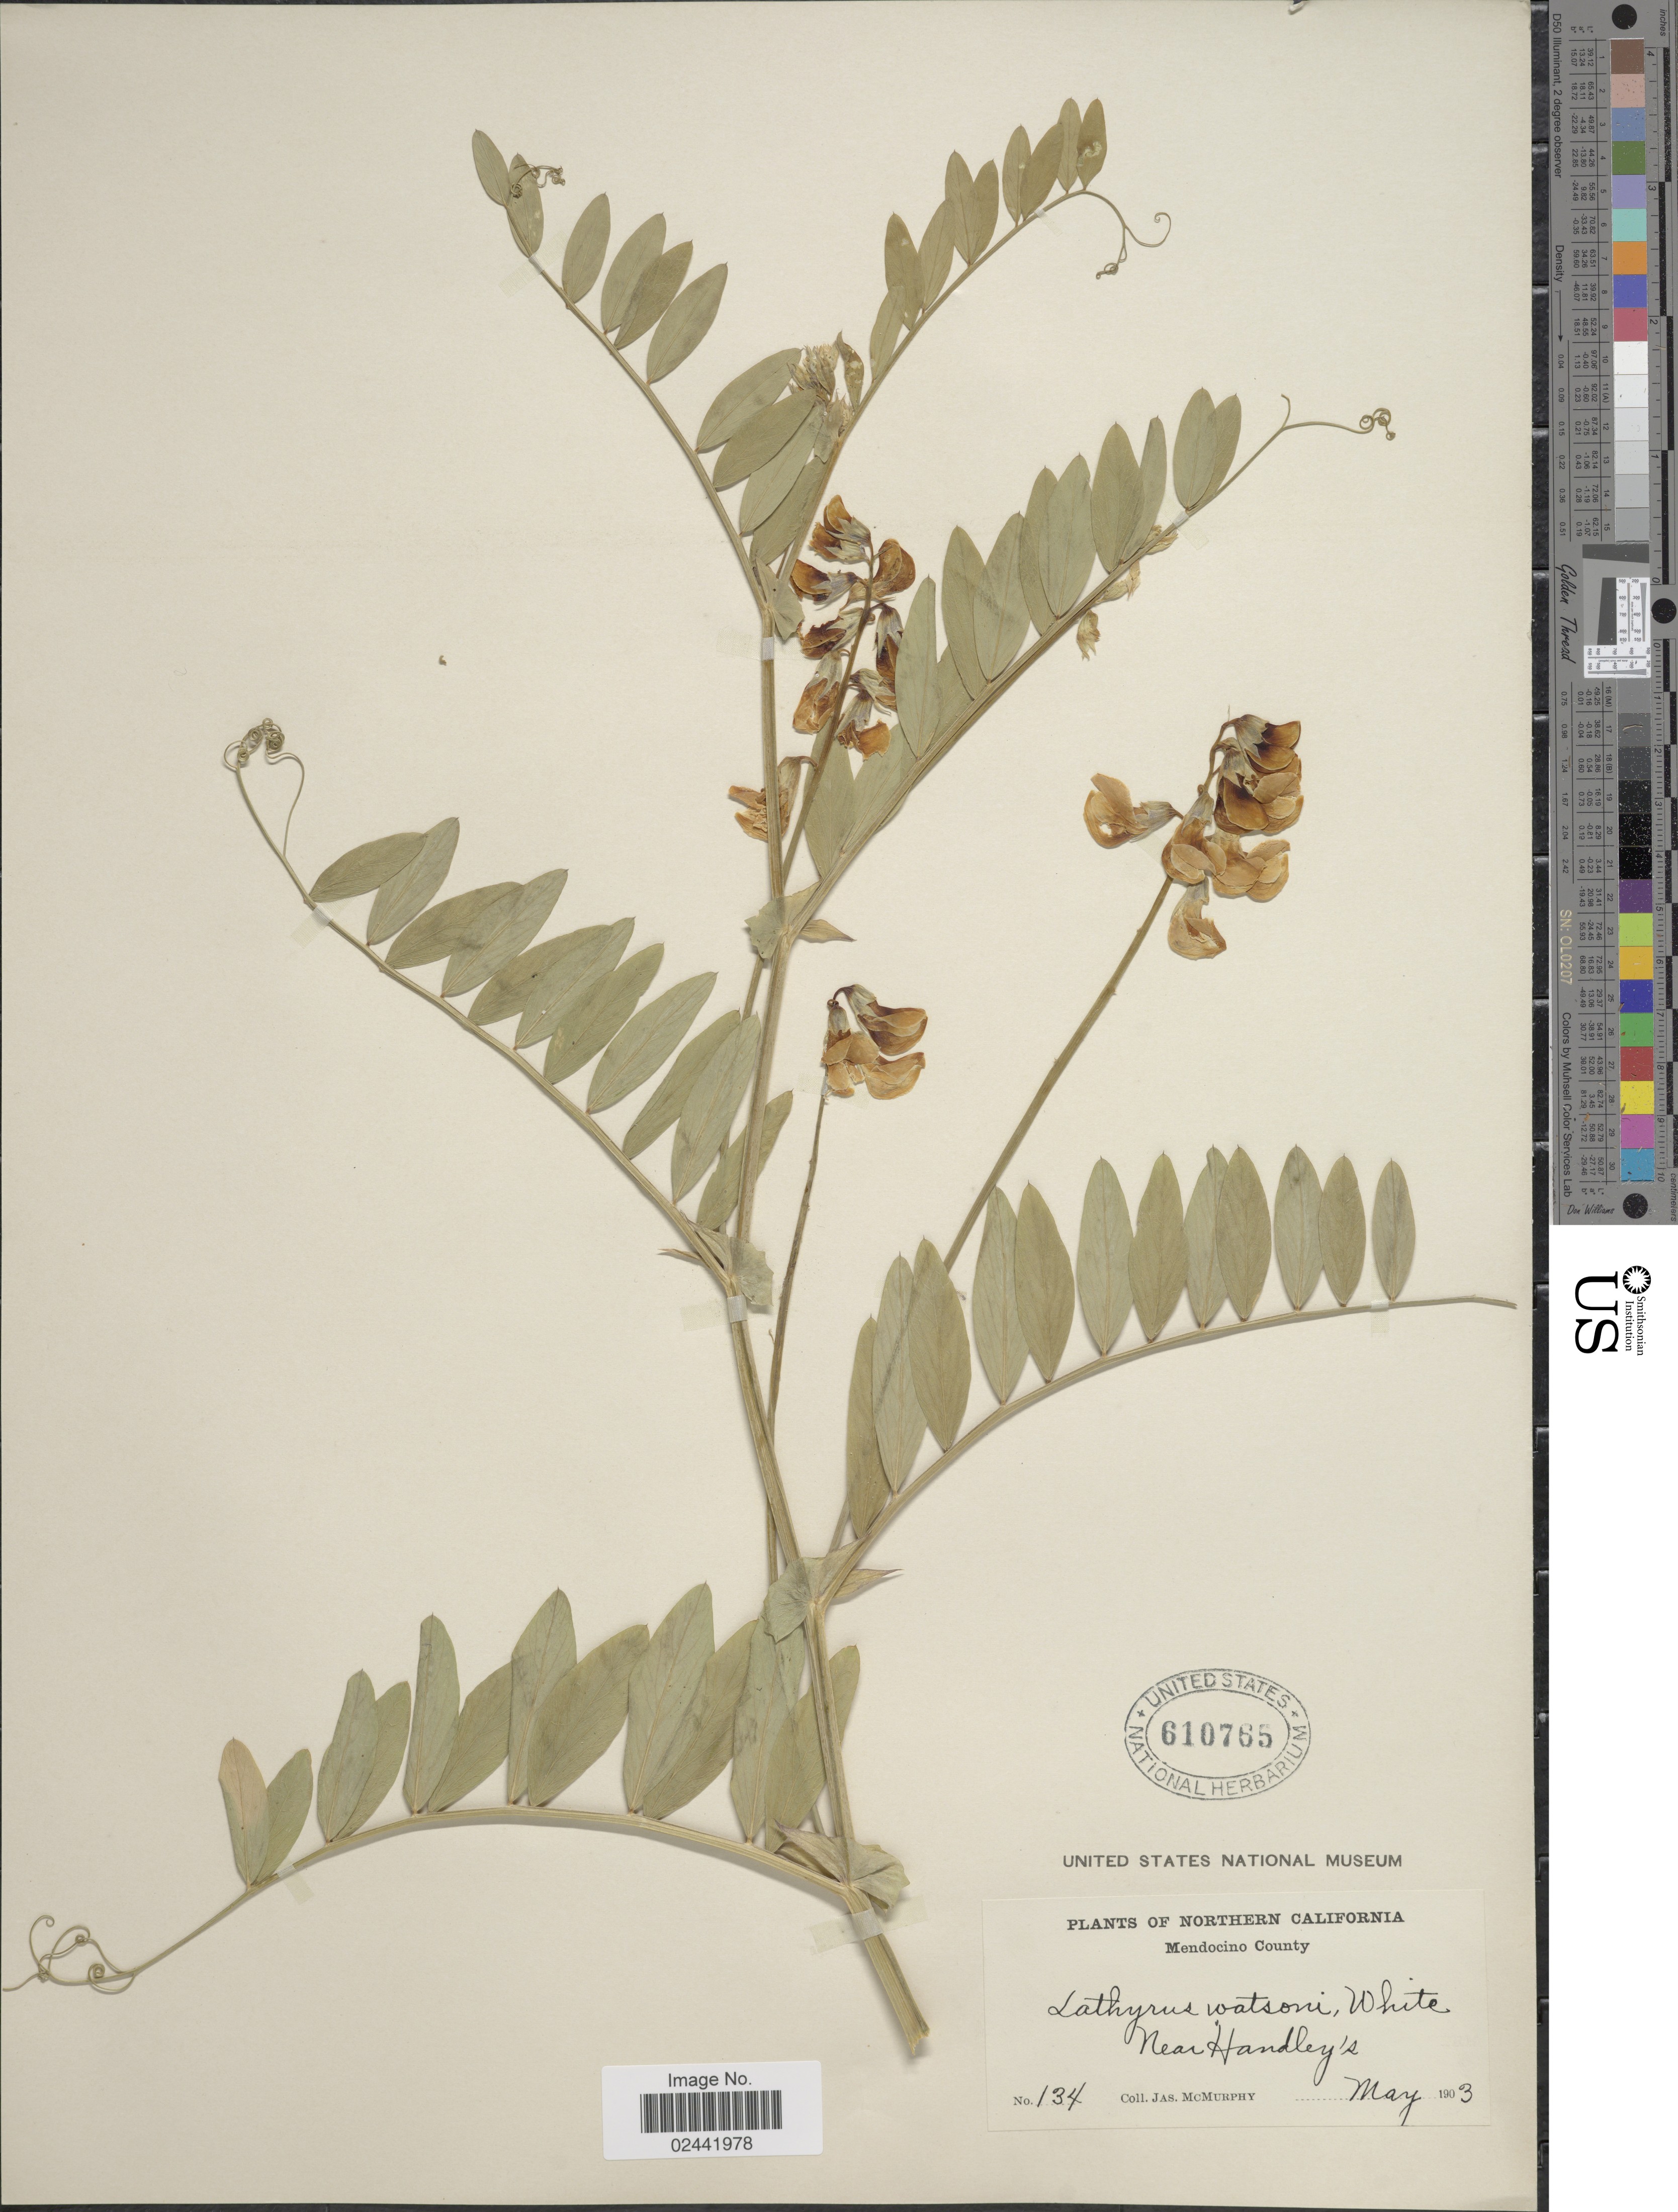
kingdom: Plantae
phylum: Tracheophyta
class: Magnoliopsida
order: Fabales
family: Fabaceae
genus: Lathyrus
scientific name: Lathyrus watsonii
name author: T.G. White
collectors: J. McMurphy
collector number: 134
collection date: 1903-05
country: United States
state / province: California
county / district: Mendocino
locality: Northern California. Mendocino County. Near Handley's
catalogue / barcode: US 610765